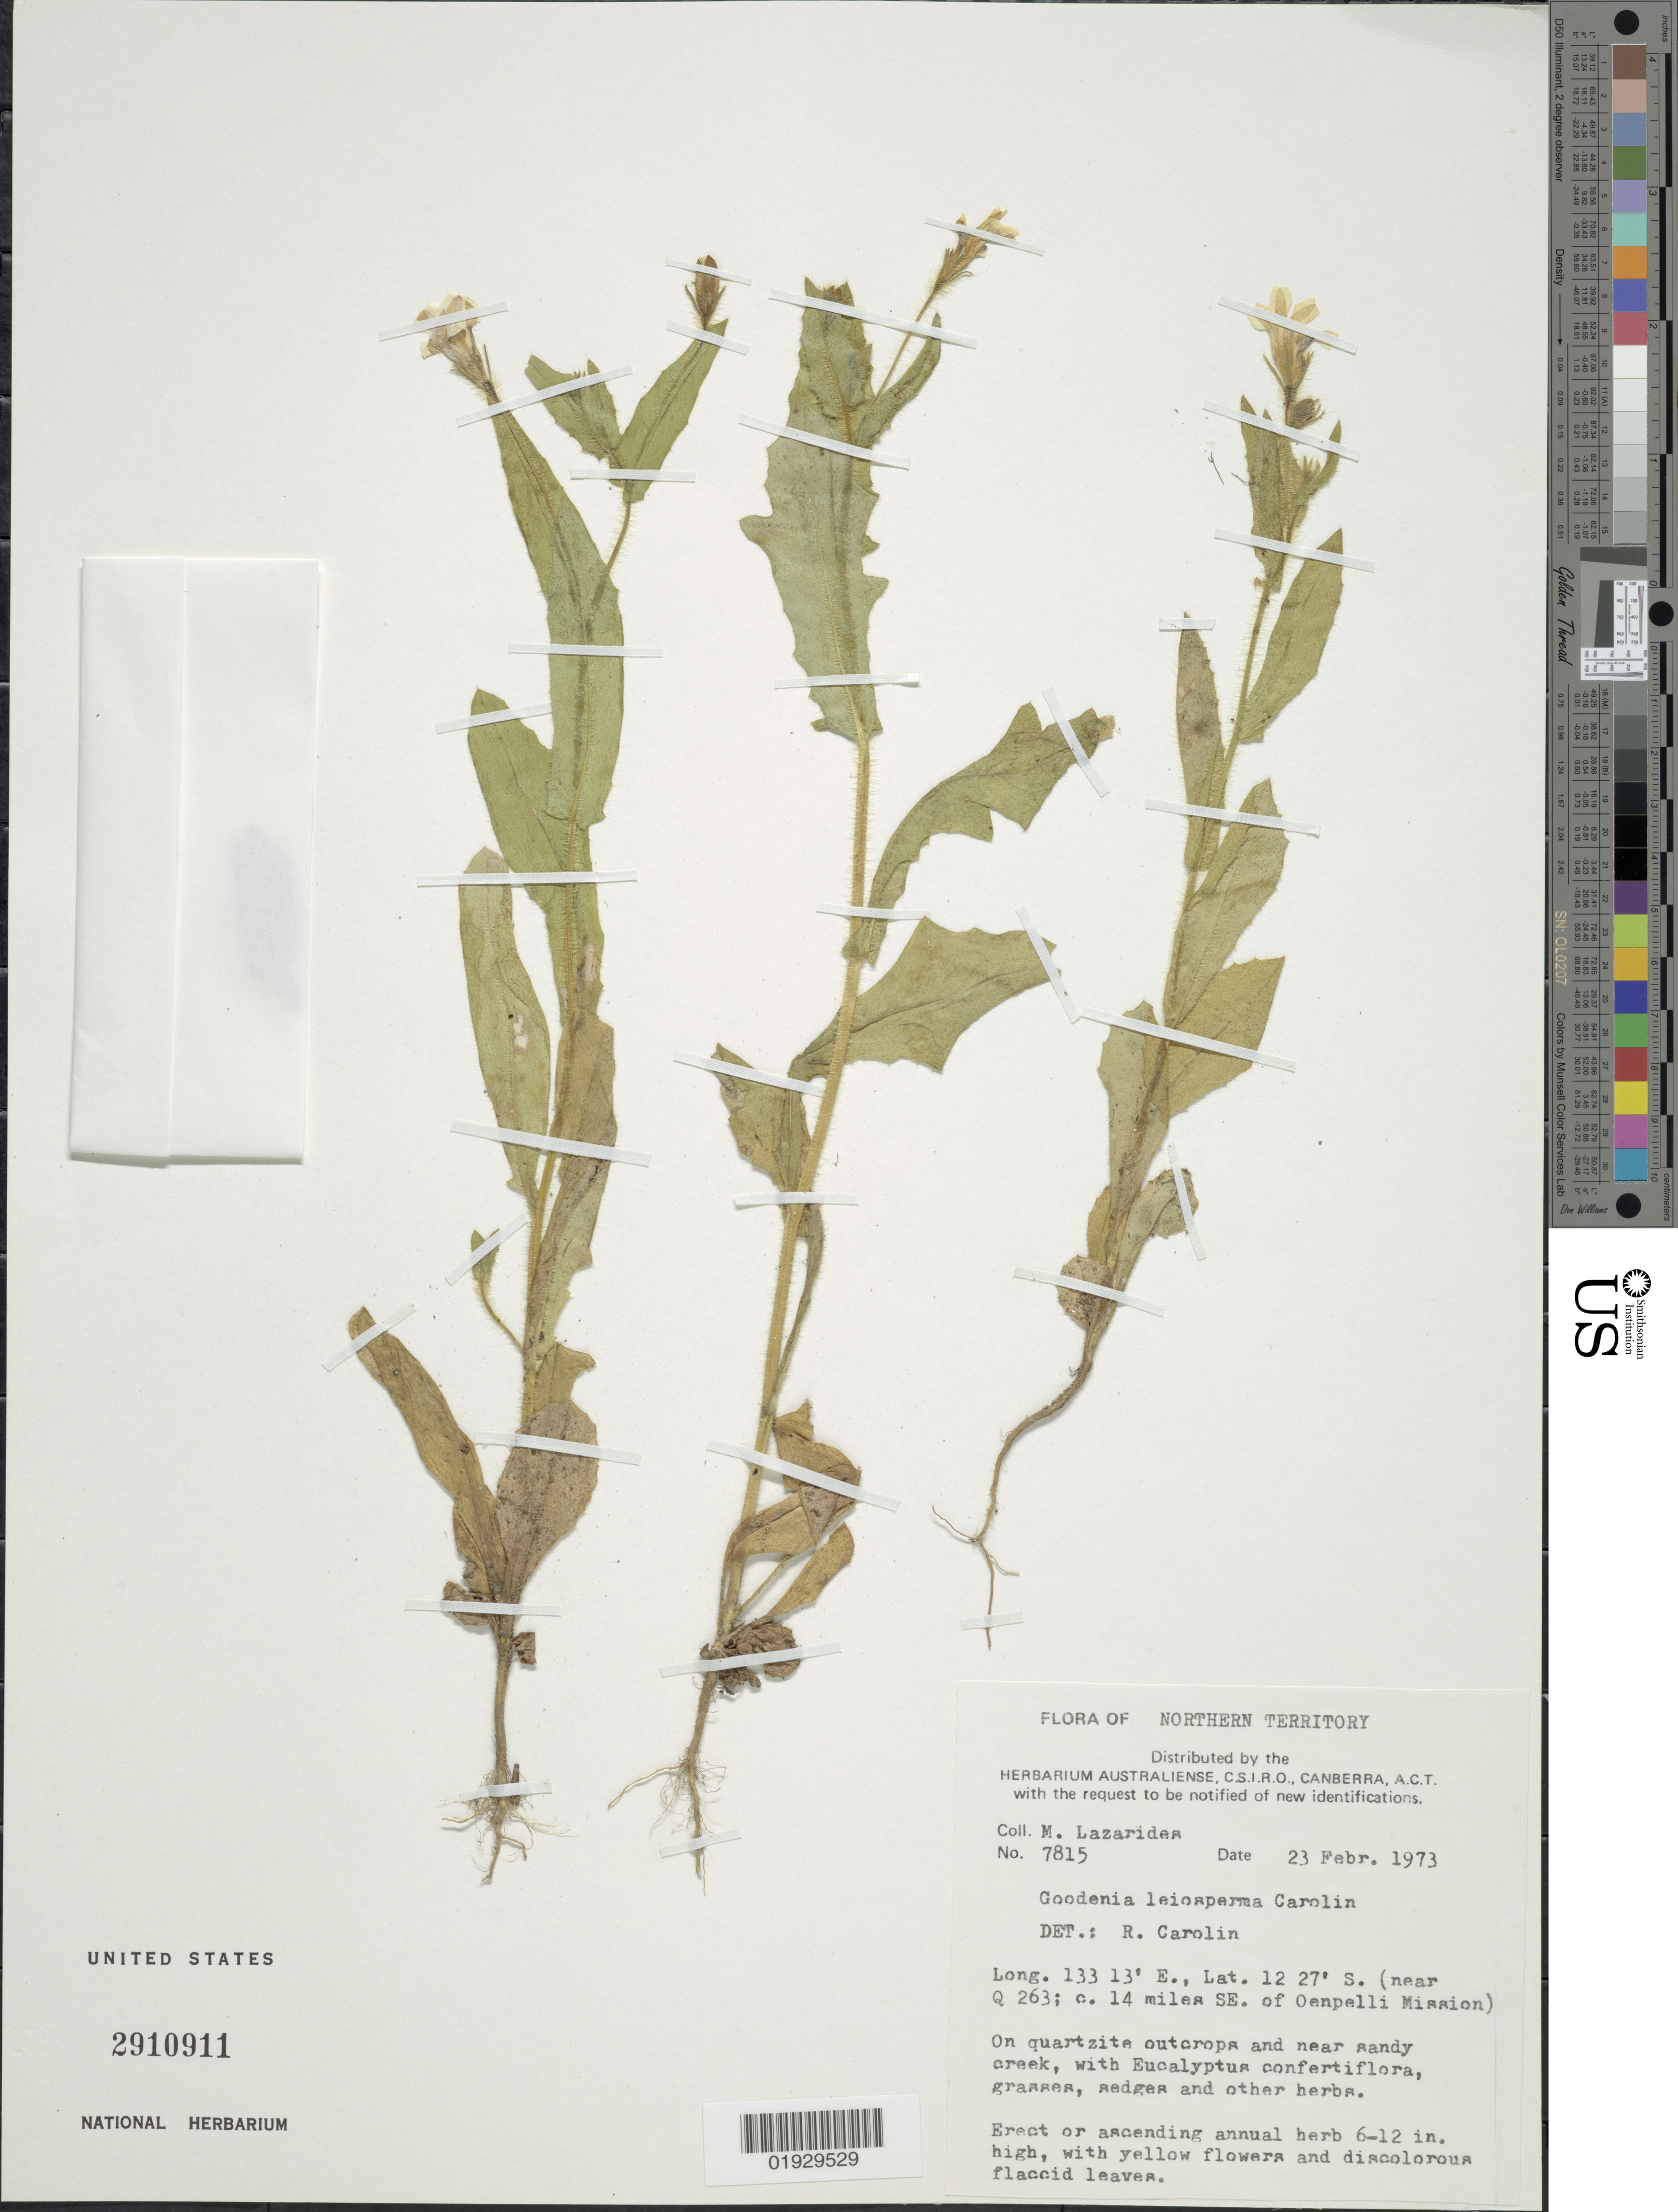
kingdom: Plantae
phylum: Tracheophyta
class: Magnoliopsida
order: Asterales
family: Goodeniaceae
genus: Goodenia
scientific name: Goodenia leiosperma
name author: Carolin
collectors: M. Lazarides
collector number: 7815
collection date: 1973-02-23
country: Australia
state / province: Northern Territory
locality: (near Q 263; c. 14 miles SE. of Oenpelli Mission).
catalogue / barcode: US 291099